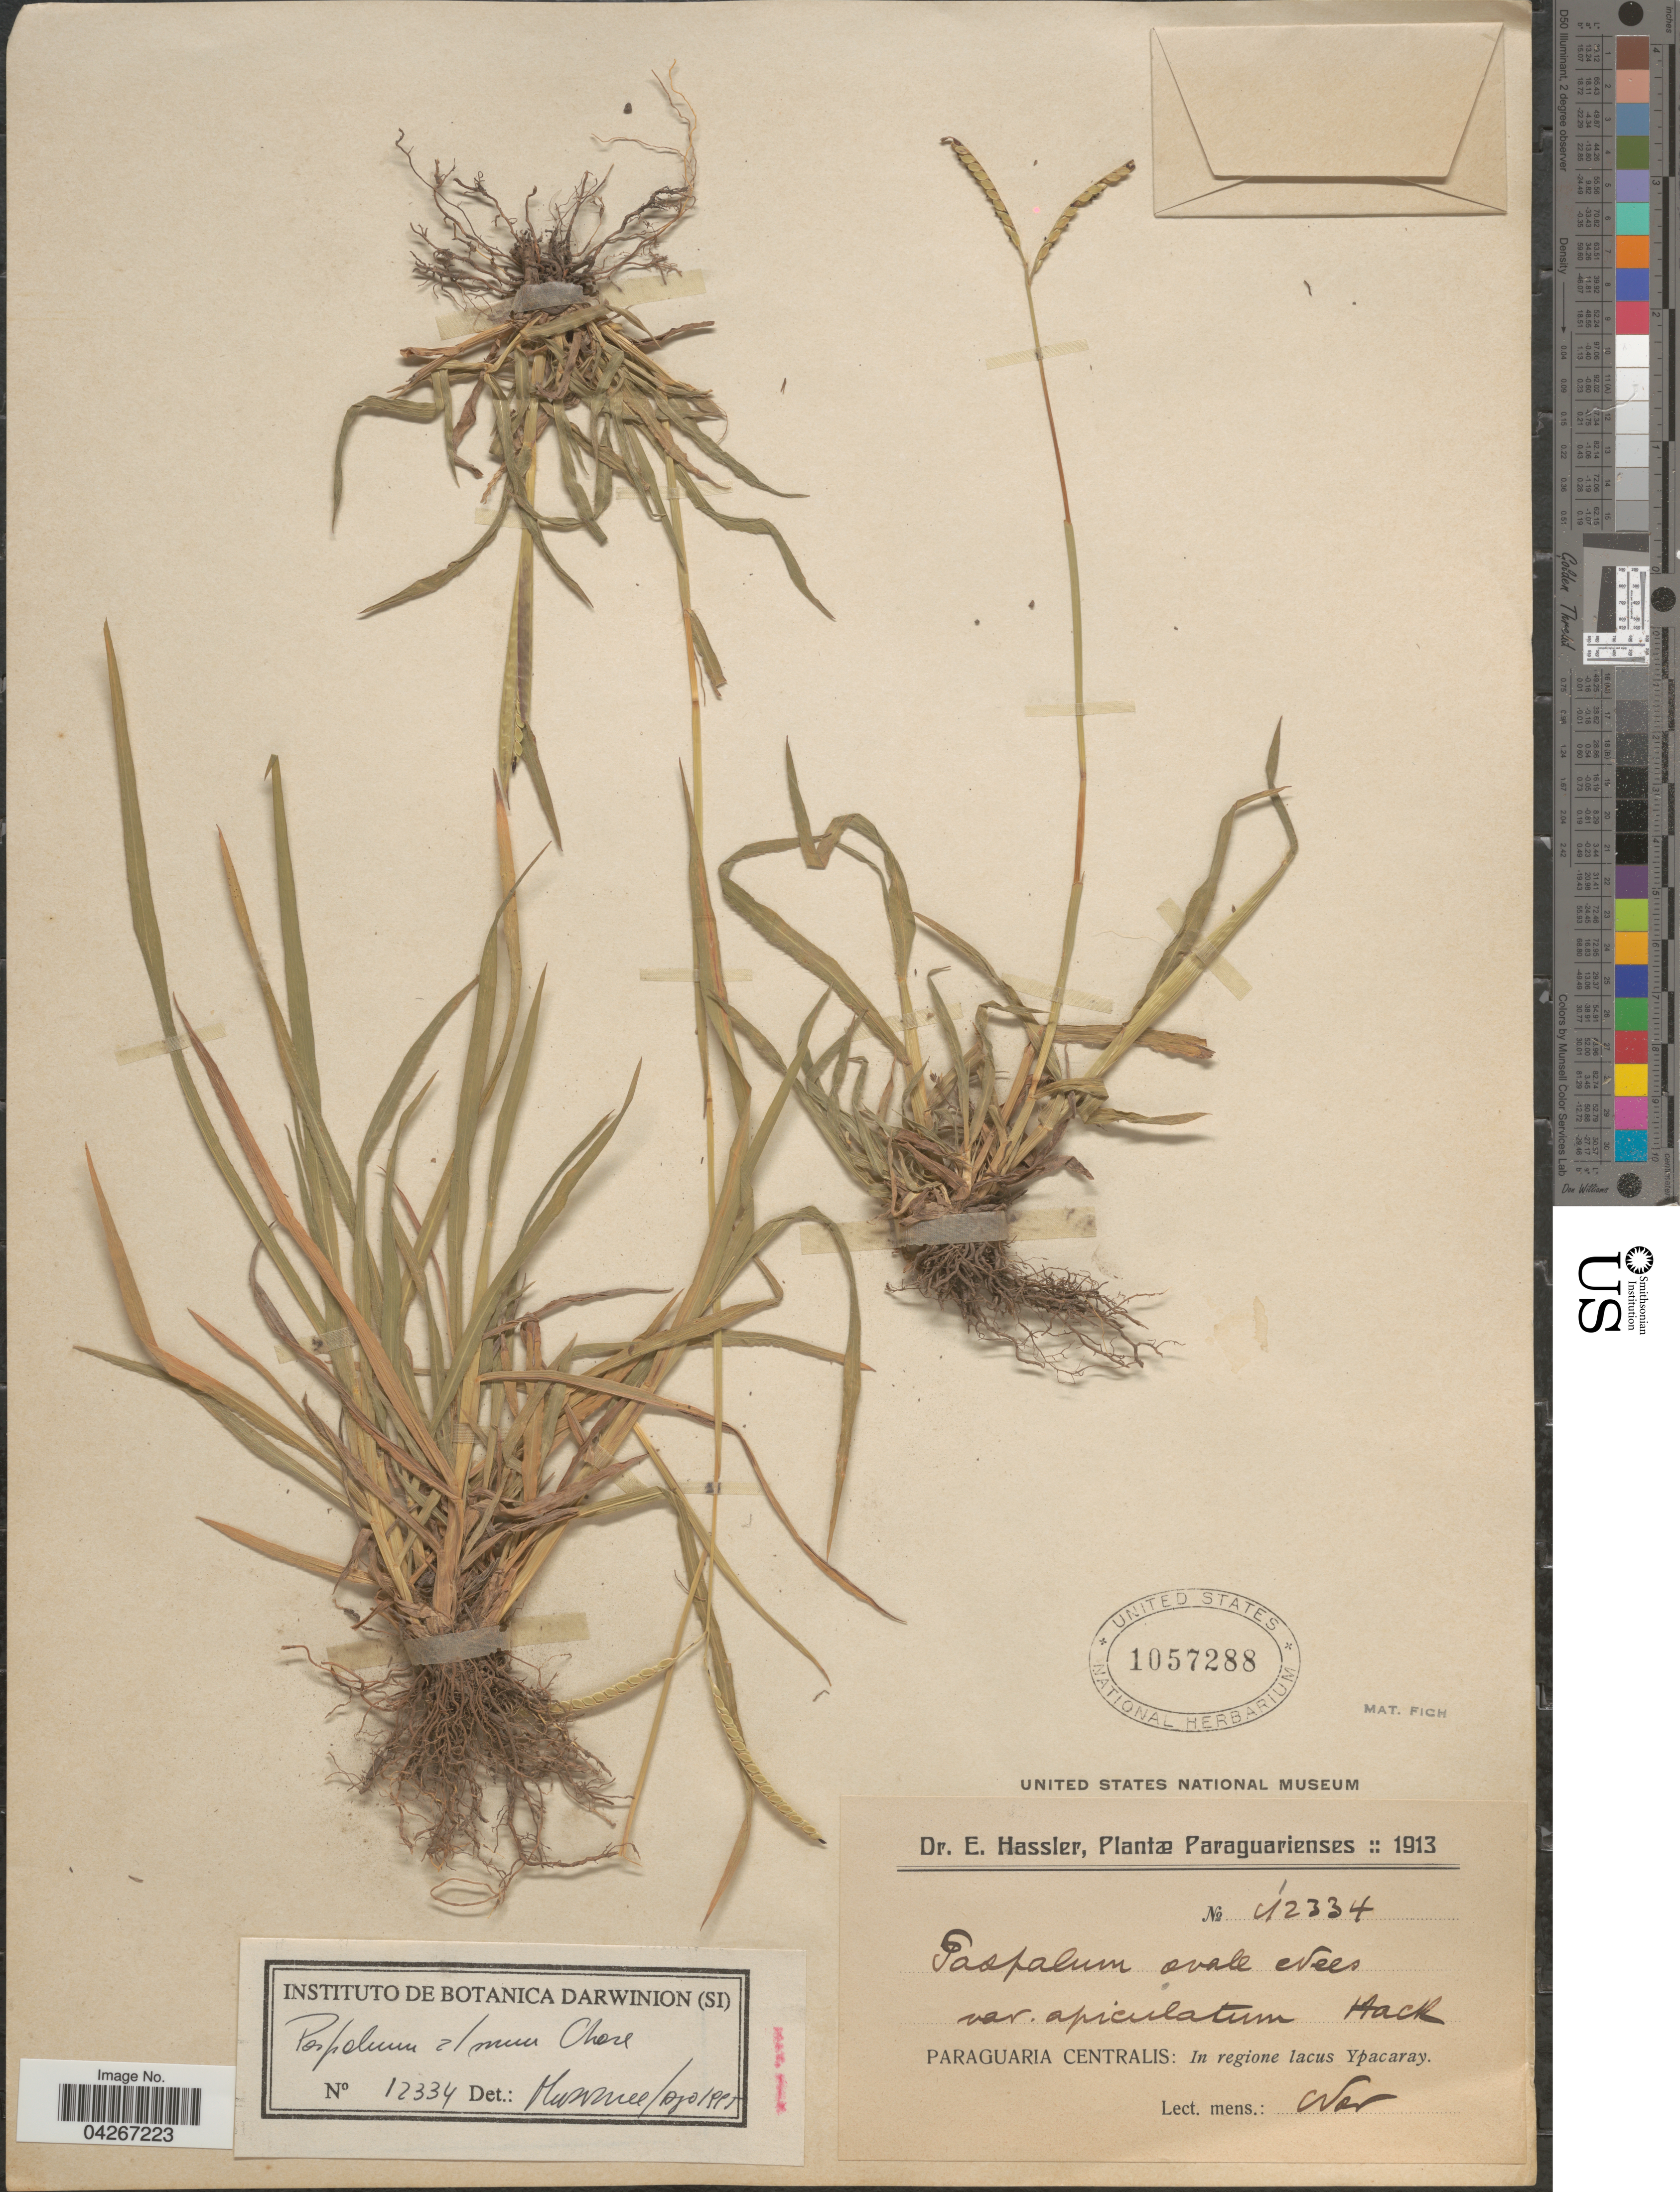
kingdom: Plantae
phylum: Tracheophyta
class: Liliopsida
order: Poales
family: Poaceae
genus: Paspalum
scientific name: Paspalum almum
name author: Chase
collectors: E. Hassler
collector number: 12334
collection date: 1913-11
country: Paraguay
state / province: Paraguari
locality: Paraguarienses. Paraguaria Centralis: In regione lacus Ypacaray.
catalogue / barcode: US 1057288